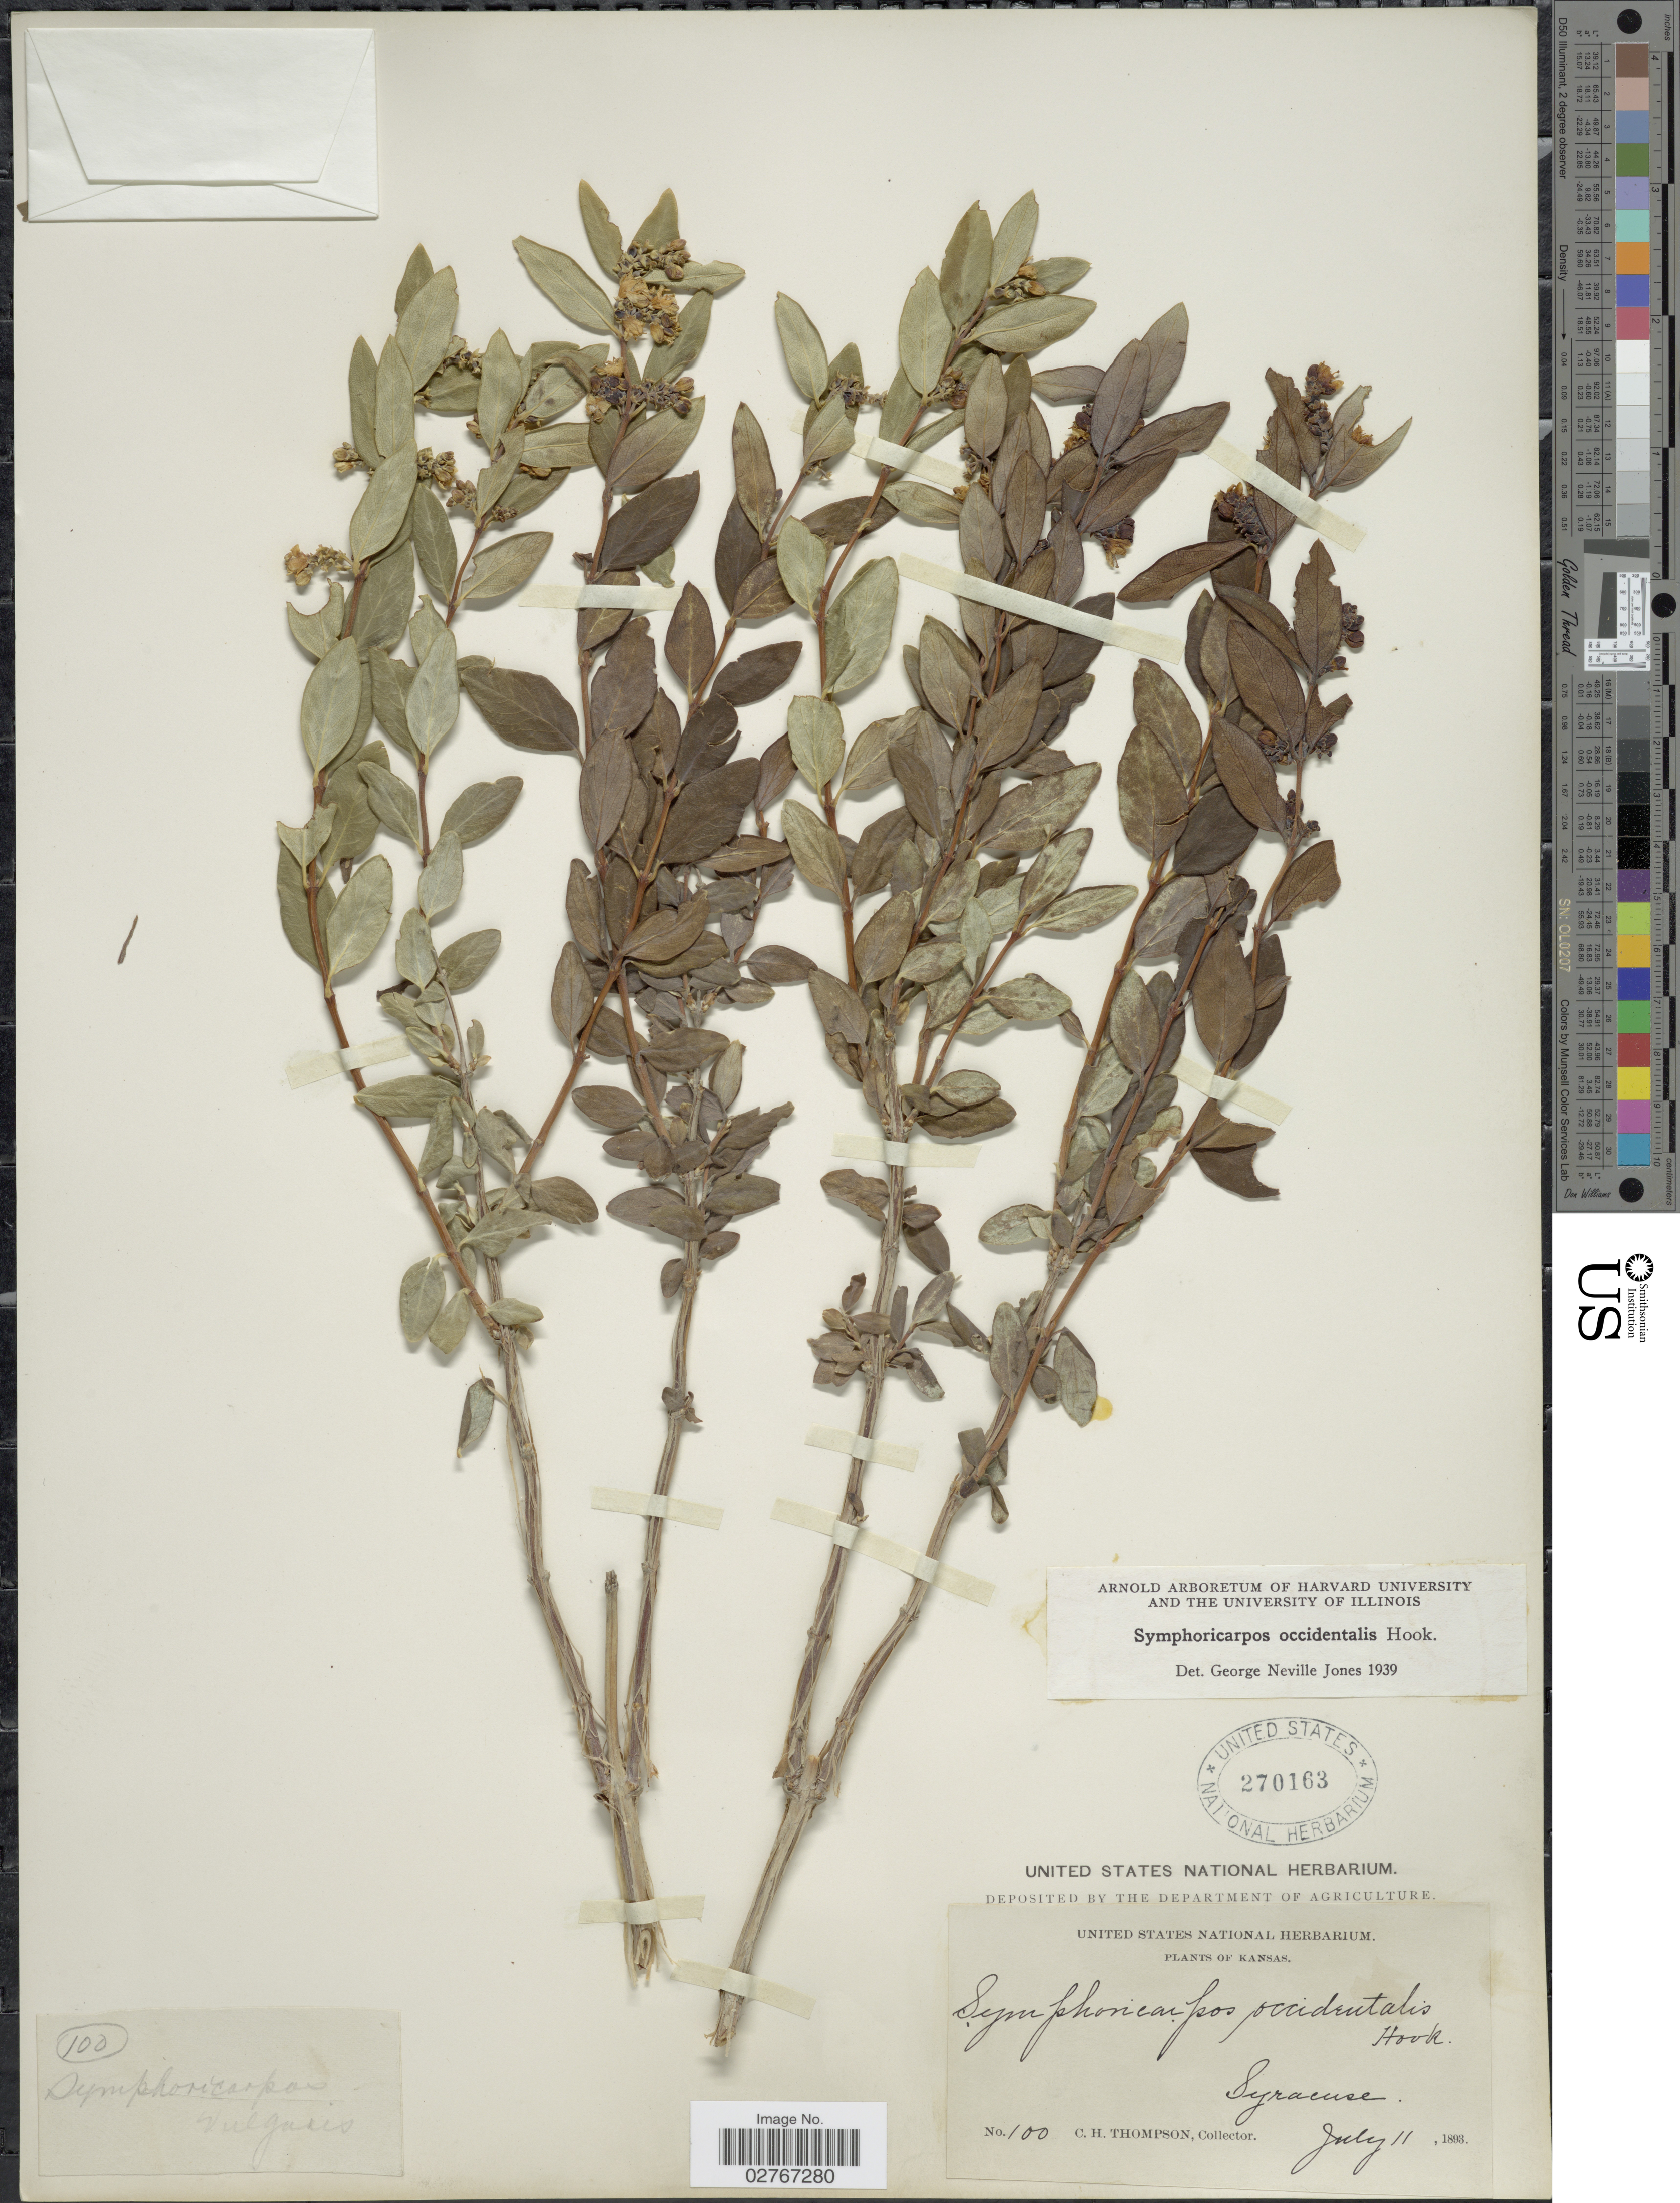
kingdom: Plantae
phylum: Tracheophyta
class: Magnoliopsida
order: Dipsacales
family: Caprifoliaceae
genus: Symphoricarpos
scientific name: Symphoricarpos occidentalis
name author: (R. Br.) Hook.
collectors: C. H. Thompson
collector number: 100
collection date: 1893-07-11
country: United States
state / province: Kansas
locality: Syracuse.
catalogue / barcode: US 270163